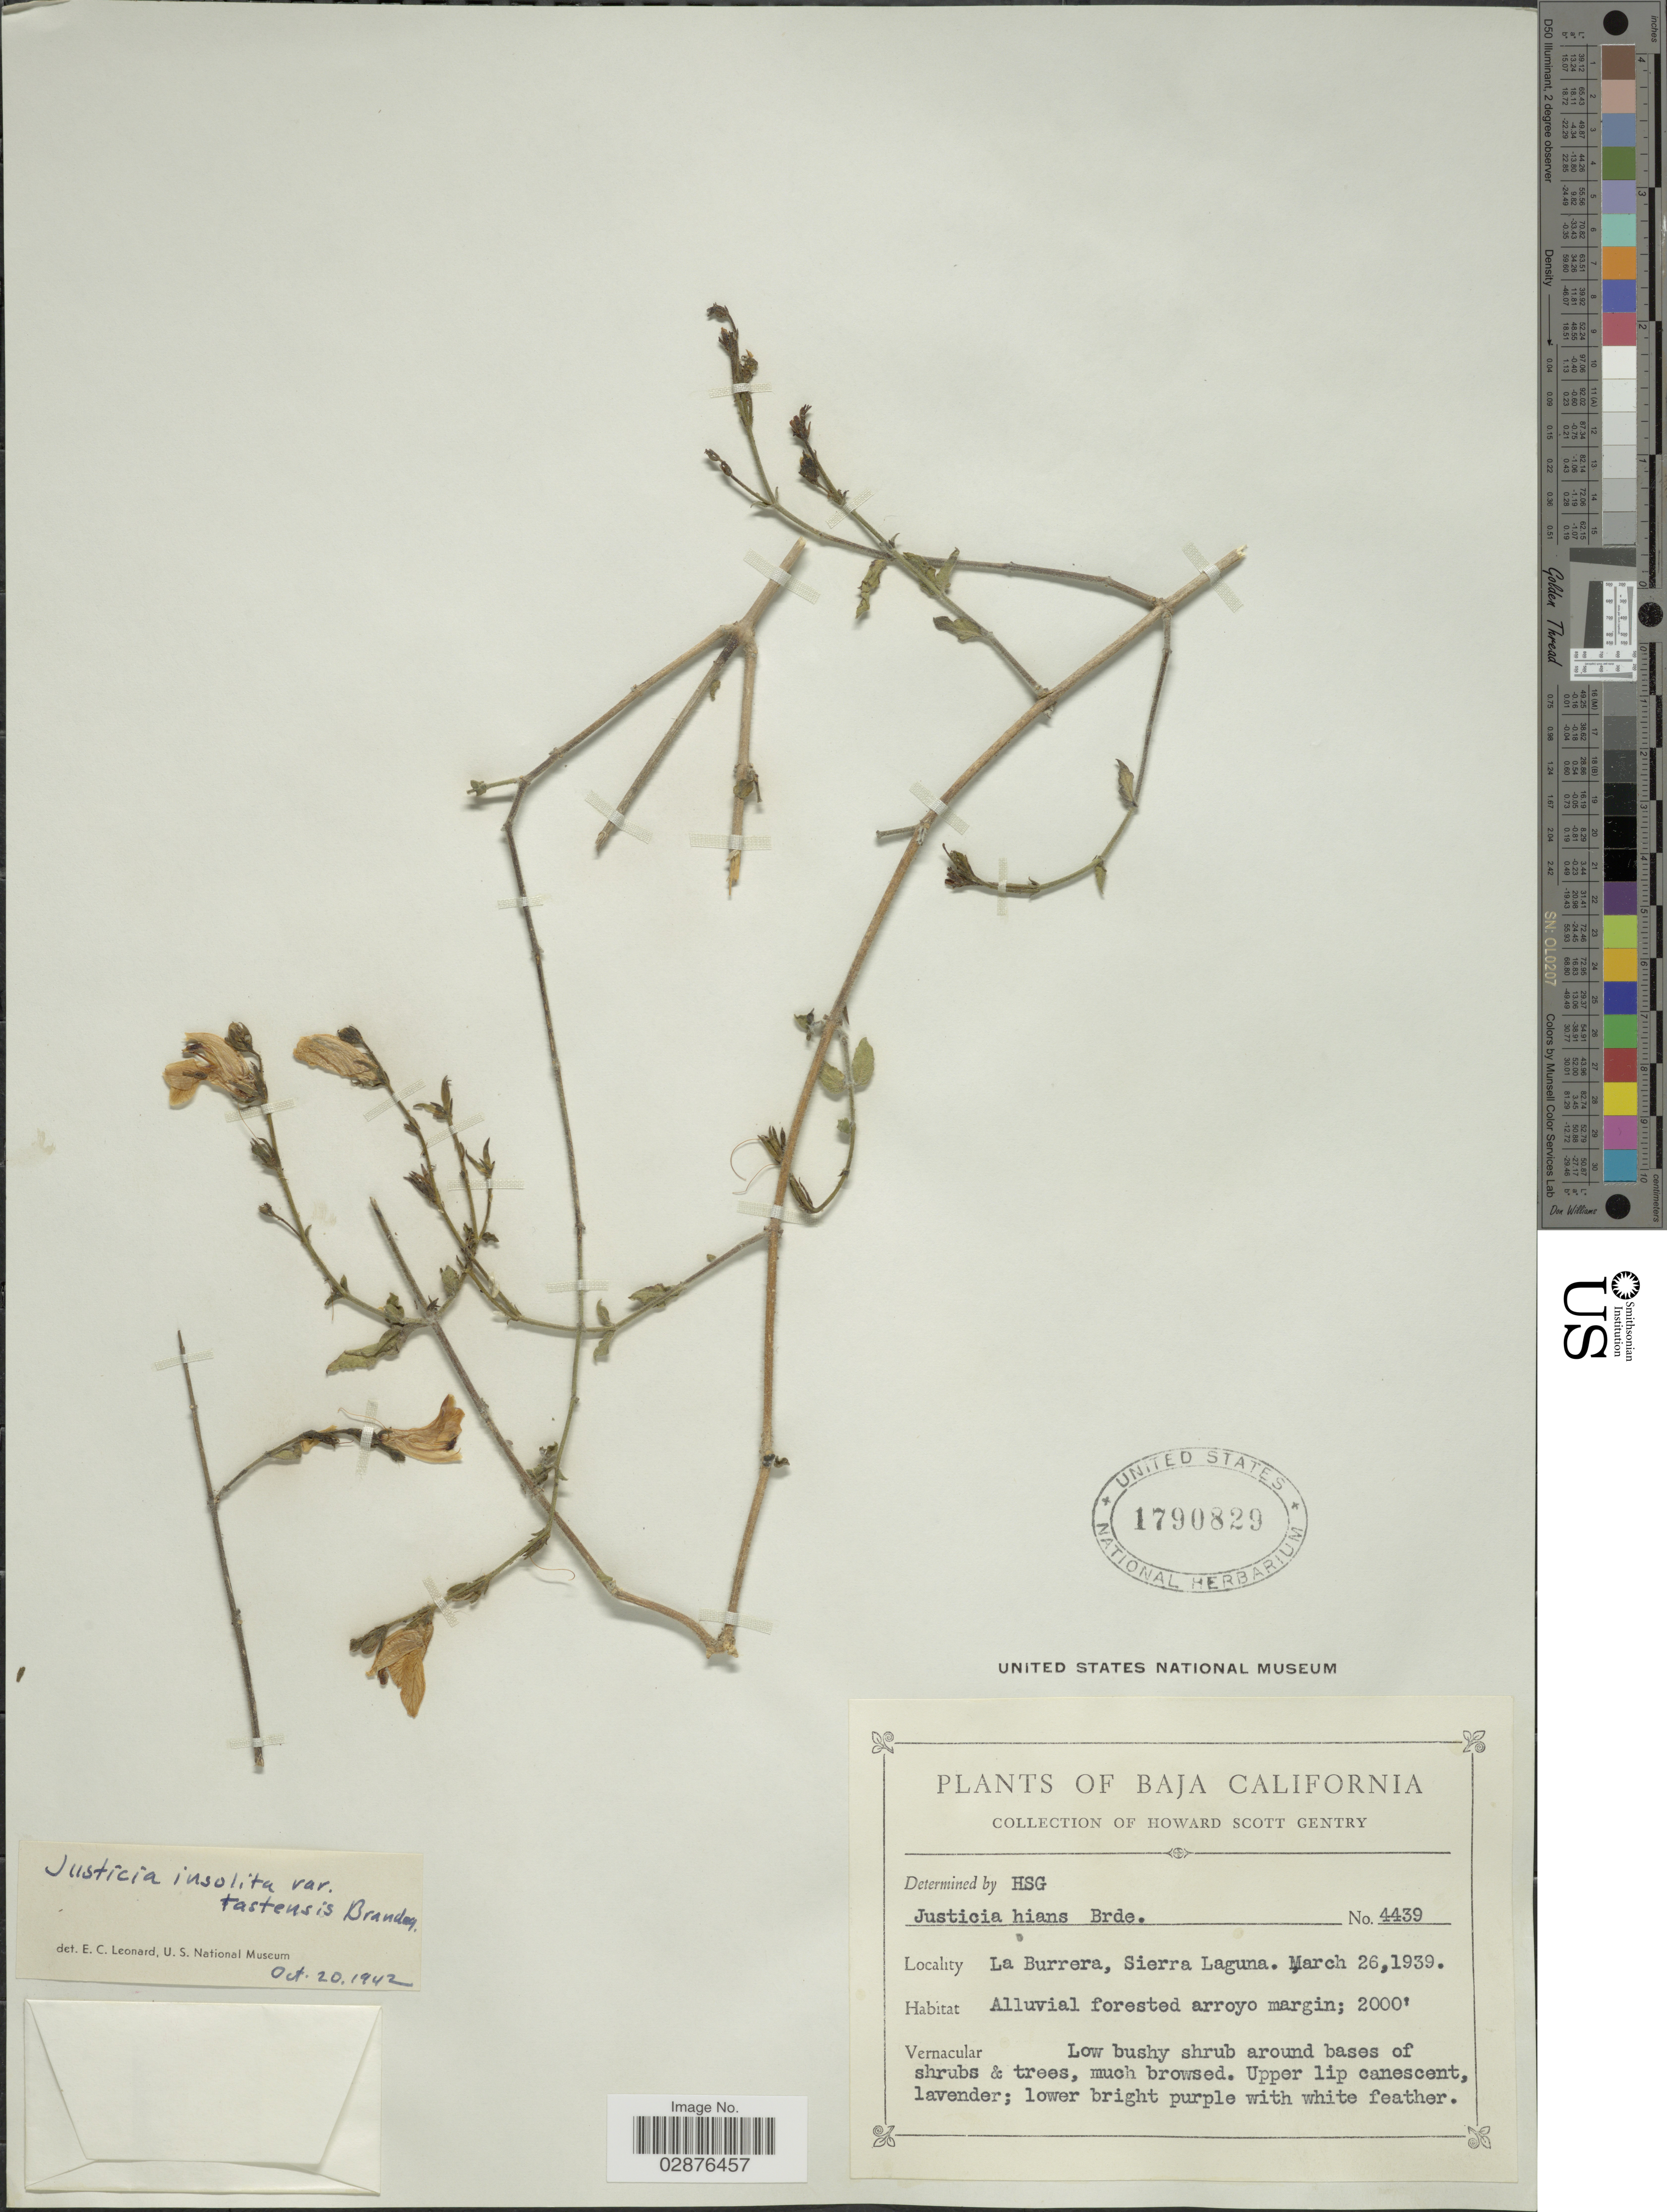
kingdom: Plantae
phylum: Tracheophyta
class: Magnoliopsida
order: Lamiales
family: Acanthaceae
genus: Justicia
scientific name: Justicia insolita var. tastensis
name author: Brandegee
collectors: H. S. Gentry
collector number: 4439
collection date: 1939-03-26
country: Mexico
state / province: Baja California Sur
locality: La Burrera, Sierra Laguna.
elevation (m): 610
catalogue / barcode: US 1790829